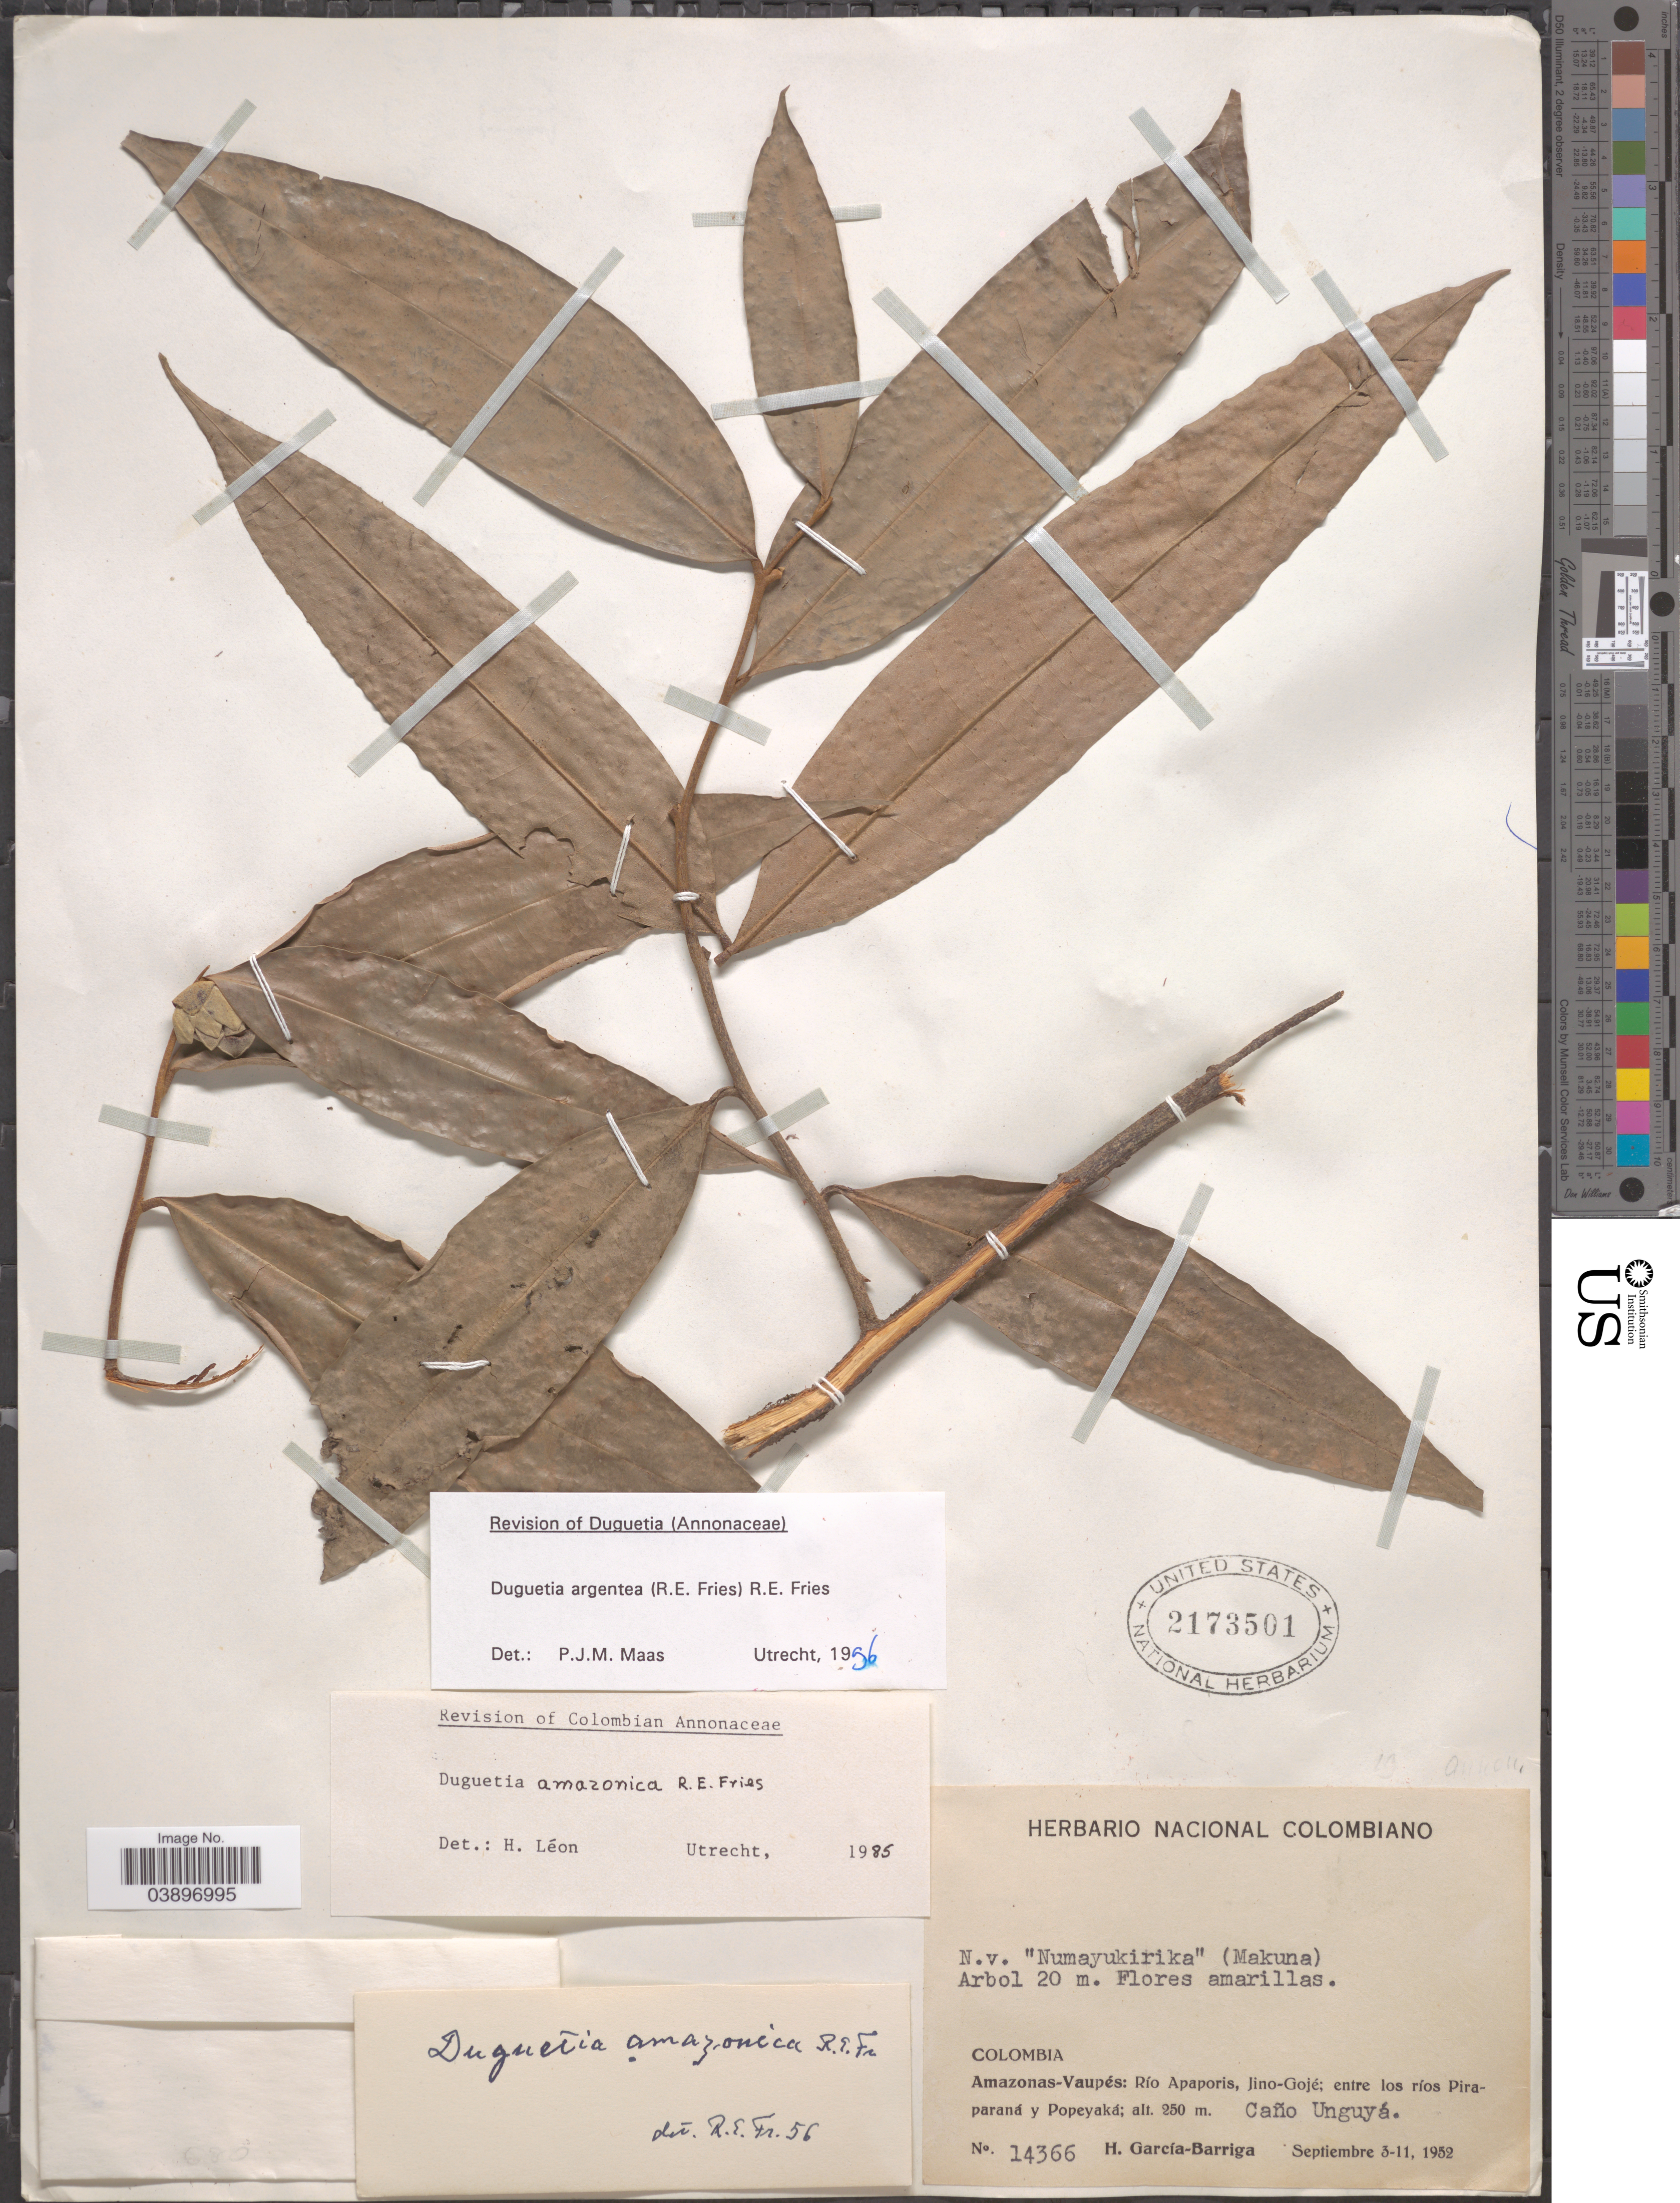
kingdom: Plantae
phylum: Tracheophyta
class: Magnoliopsida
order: Magnoliales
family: Annonaceae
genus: Duguetia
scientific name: Duguetia argentea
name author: (R.E. Fr.) R.E. Fr.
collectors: H. García Barriga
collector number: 14366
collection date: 1952-09-03/1952-09-11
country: Colombia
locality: Amazonas-Vaupés: Río Apaporis, Jino-Gojé; entre los ríos Piraparaná y Popeyaká. Caño Unguyá.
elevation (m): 250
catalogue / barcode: US 2173501